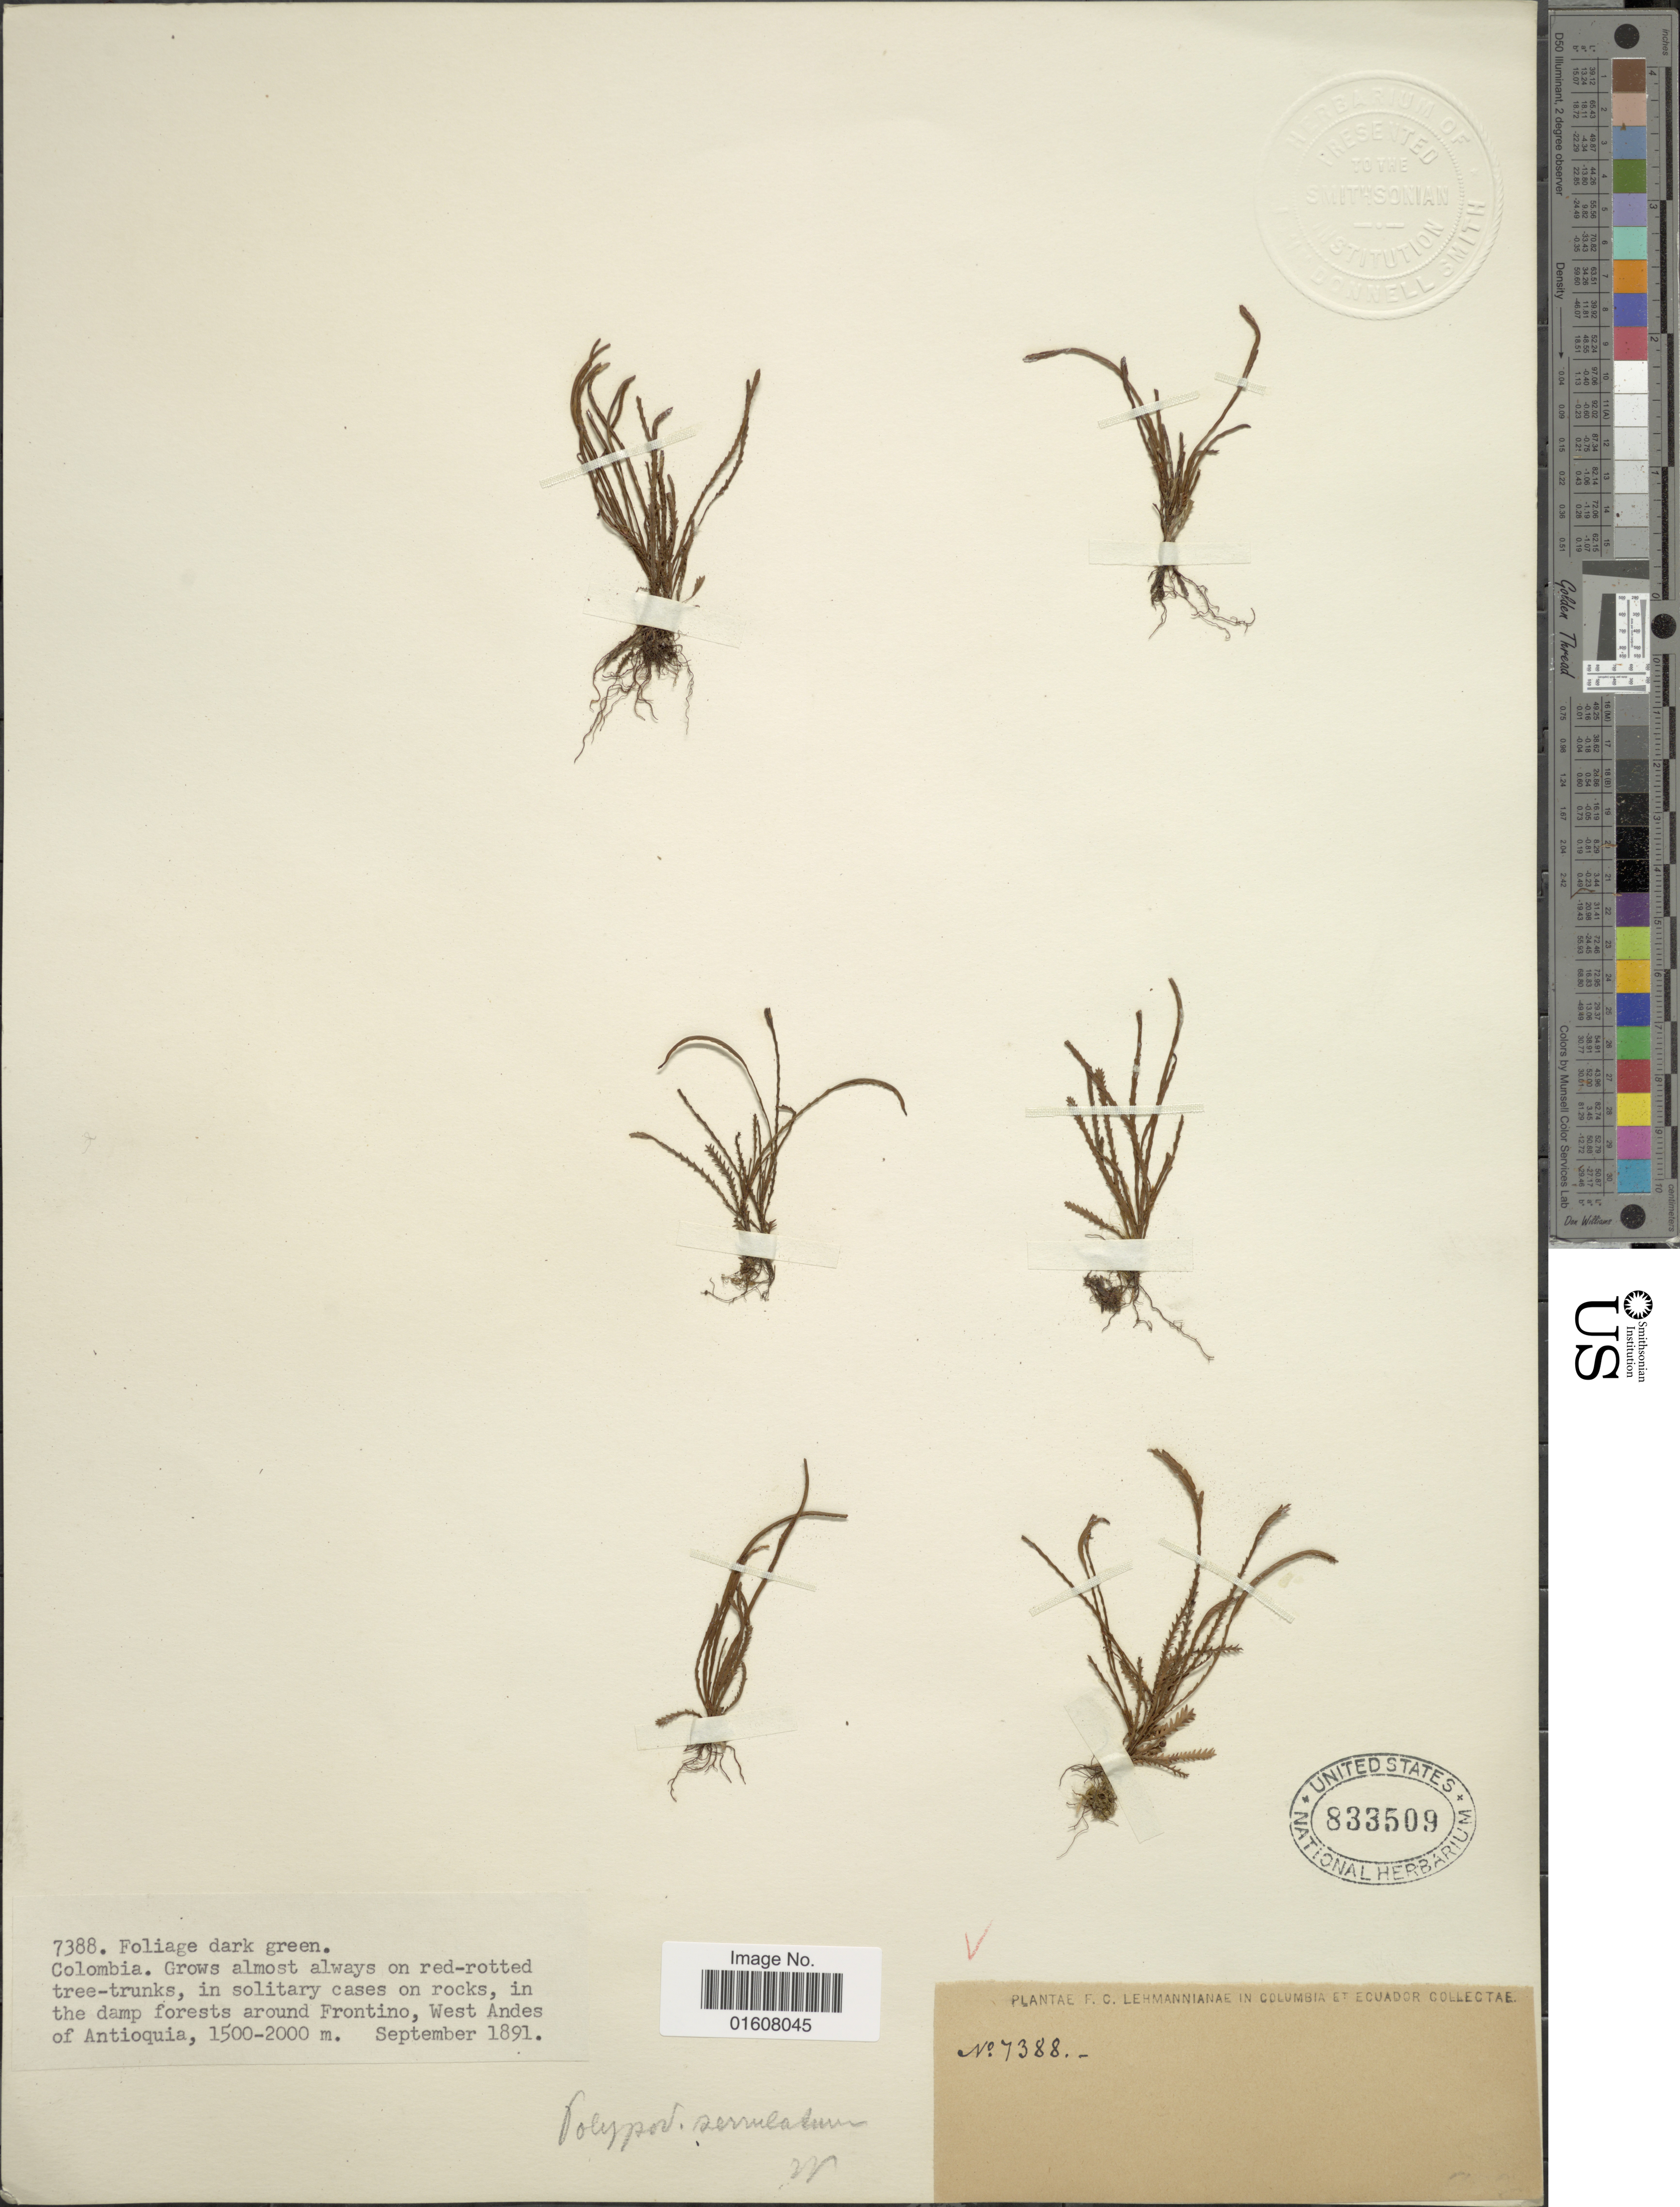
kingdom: Plantae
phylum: Tracheophyta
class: Polypodiopsida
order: Polypodiales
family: Polypodiaceae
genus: Cochlidium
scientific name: Cochlidium serrulatum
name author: (Sw.) L.E. Bishop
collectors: F. C. Lehmann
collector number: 7388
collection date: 1891-09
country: Colombia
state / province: Antioquia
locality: In the damp forests around Frontino, West Andes of Antioquia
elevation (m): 1500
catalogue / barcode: US 833509